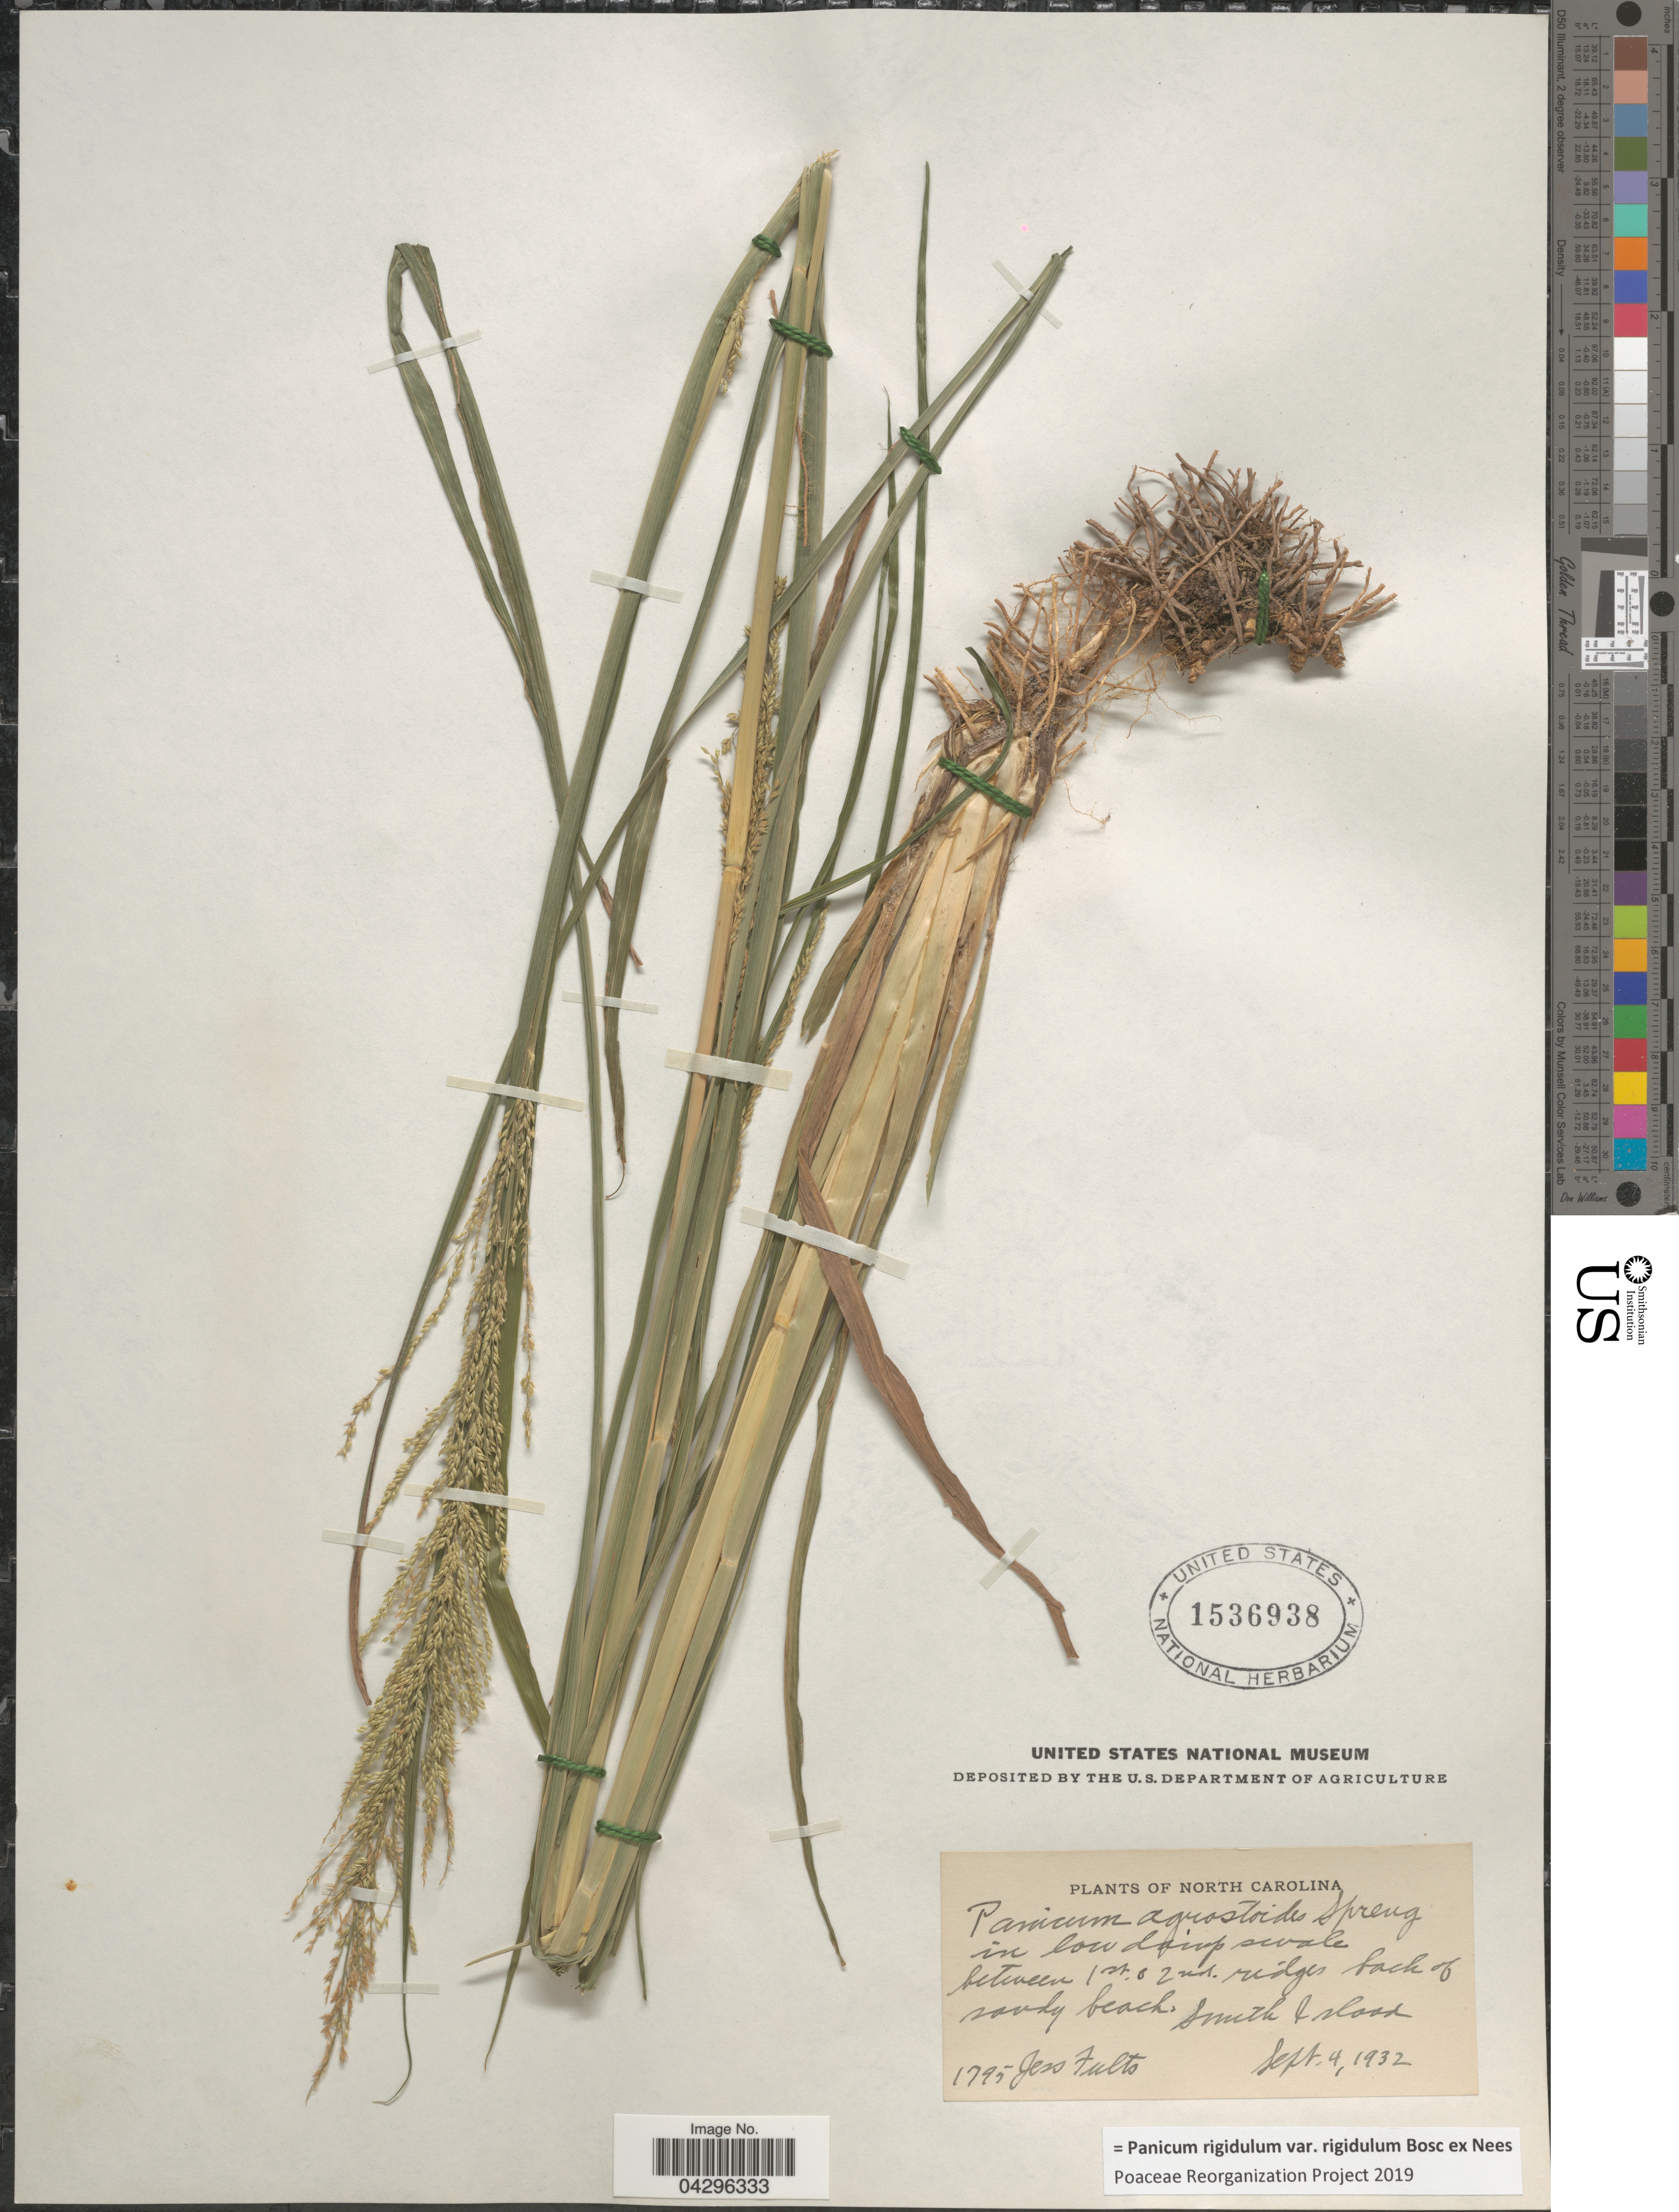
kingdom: Plantae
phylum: Tracheophyta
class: Liliopsida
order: Poales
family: Poaceae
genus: Panicum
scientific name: Panicum rigidulum var. rigidulum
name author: Bosc ex Nees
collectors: J. Fults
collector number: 1795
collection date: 1932-09-04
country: United States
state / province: North Carolina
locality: In low damp swale between 1st & 2nd ridges back of sandy beach, Smith Island.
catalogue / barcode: US 1536938